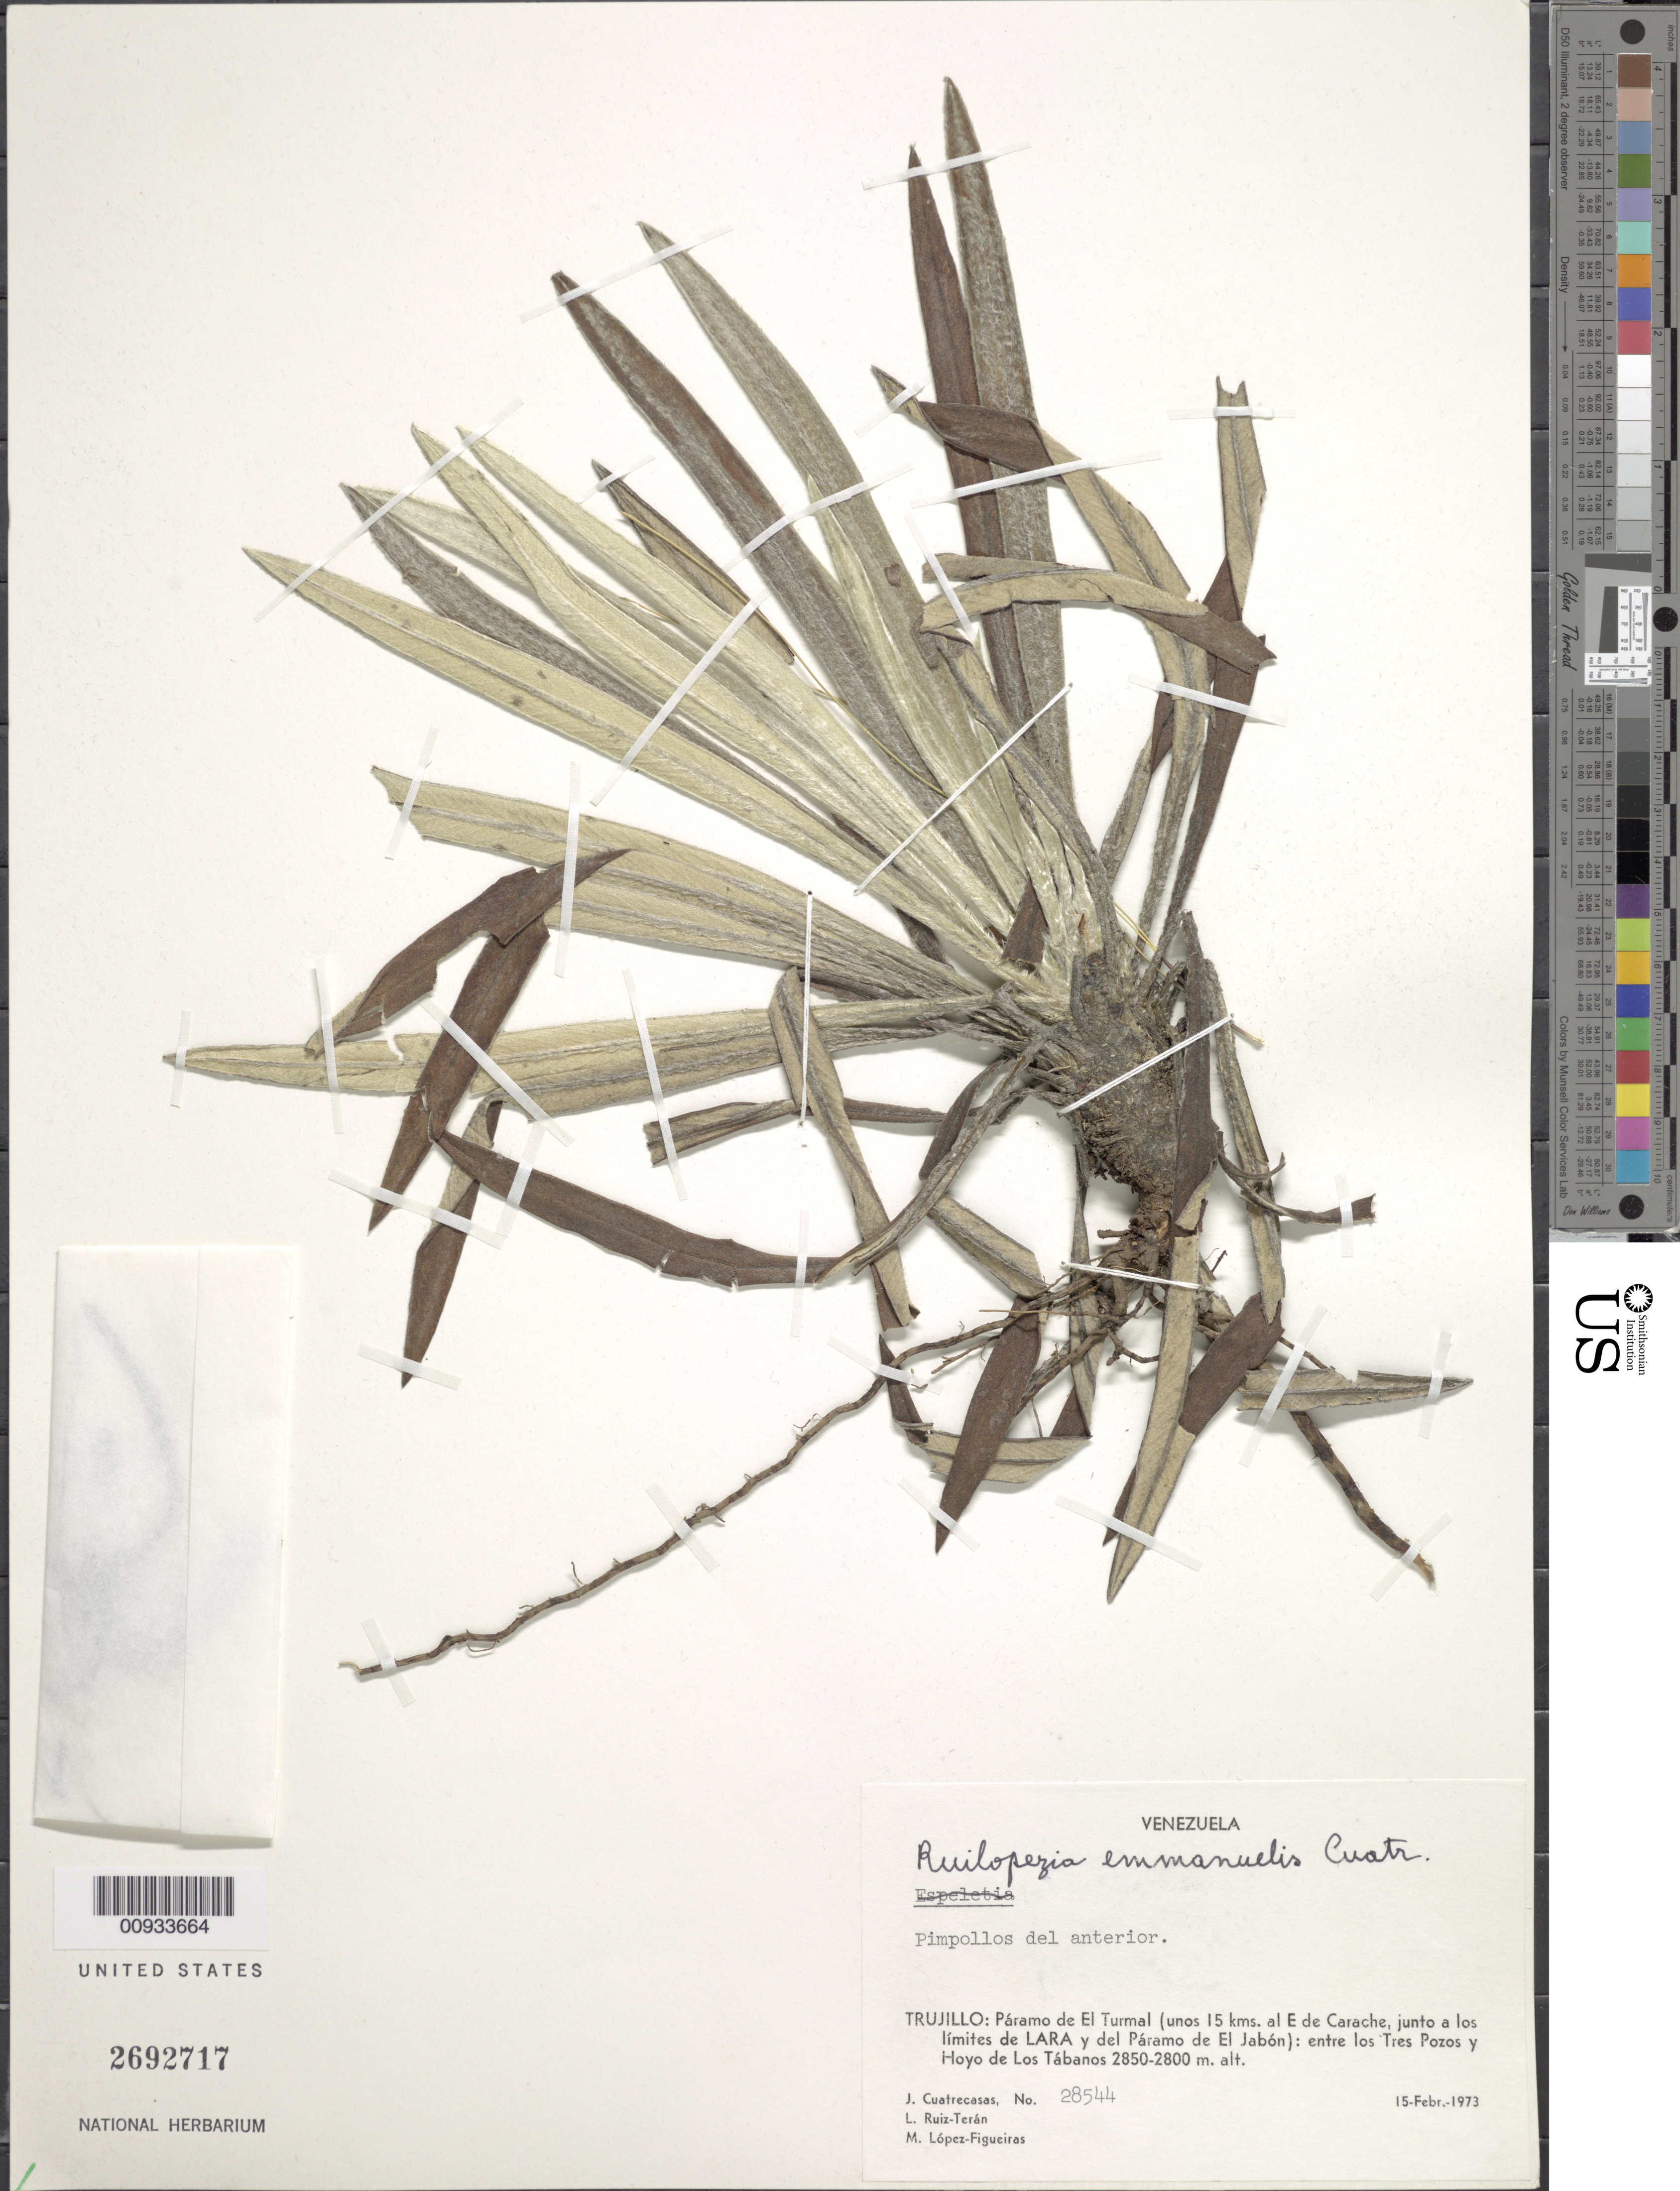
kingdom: Plantae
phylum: Tracheophyta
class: Magnoliopsida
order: Asterales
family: Asteraceae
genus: Ruilopezia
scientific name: Ruilopezia emmanuelis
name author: Cuatrec.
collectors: J. Cuatrecasas, L. E. Ruíz-Terán & M. López Figueiras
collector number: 28544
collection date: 1973-02-15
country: Venezuela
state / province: Trujillo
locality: Páramo de El Turmal. Páramo de El Turmal (unos 15 kms. al E de Carache, junto a los olímites de Lara y del páramo de El Jabón): entre los Tres Pozos y Hoyo de Los Tábanos.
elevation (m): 2800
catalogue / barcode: US 2692717